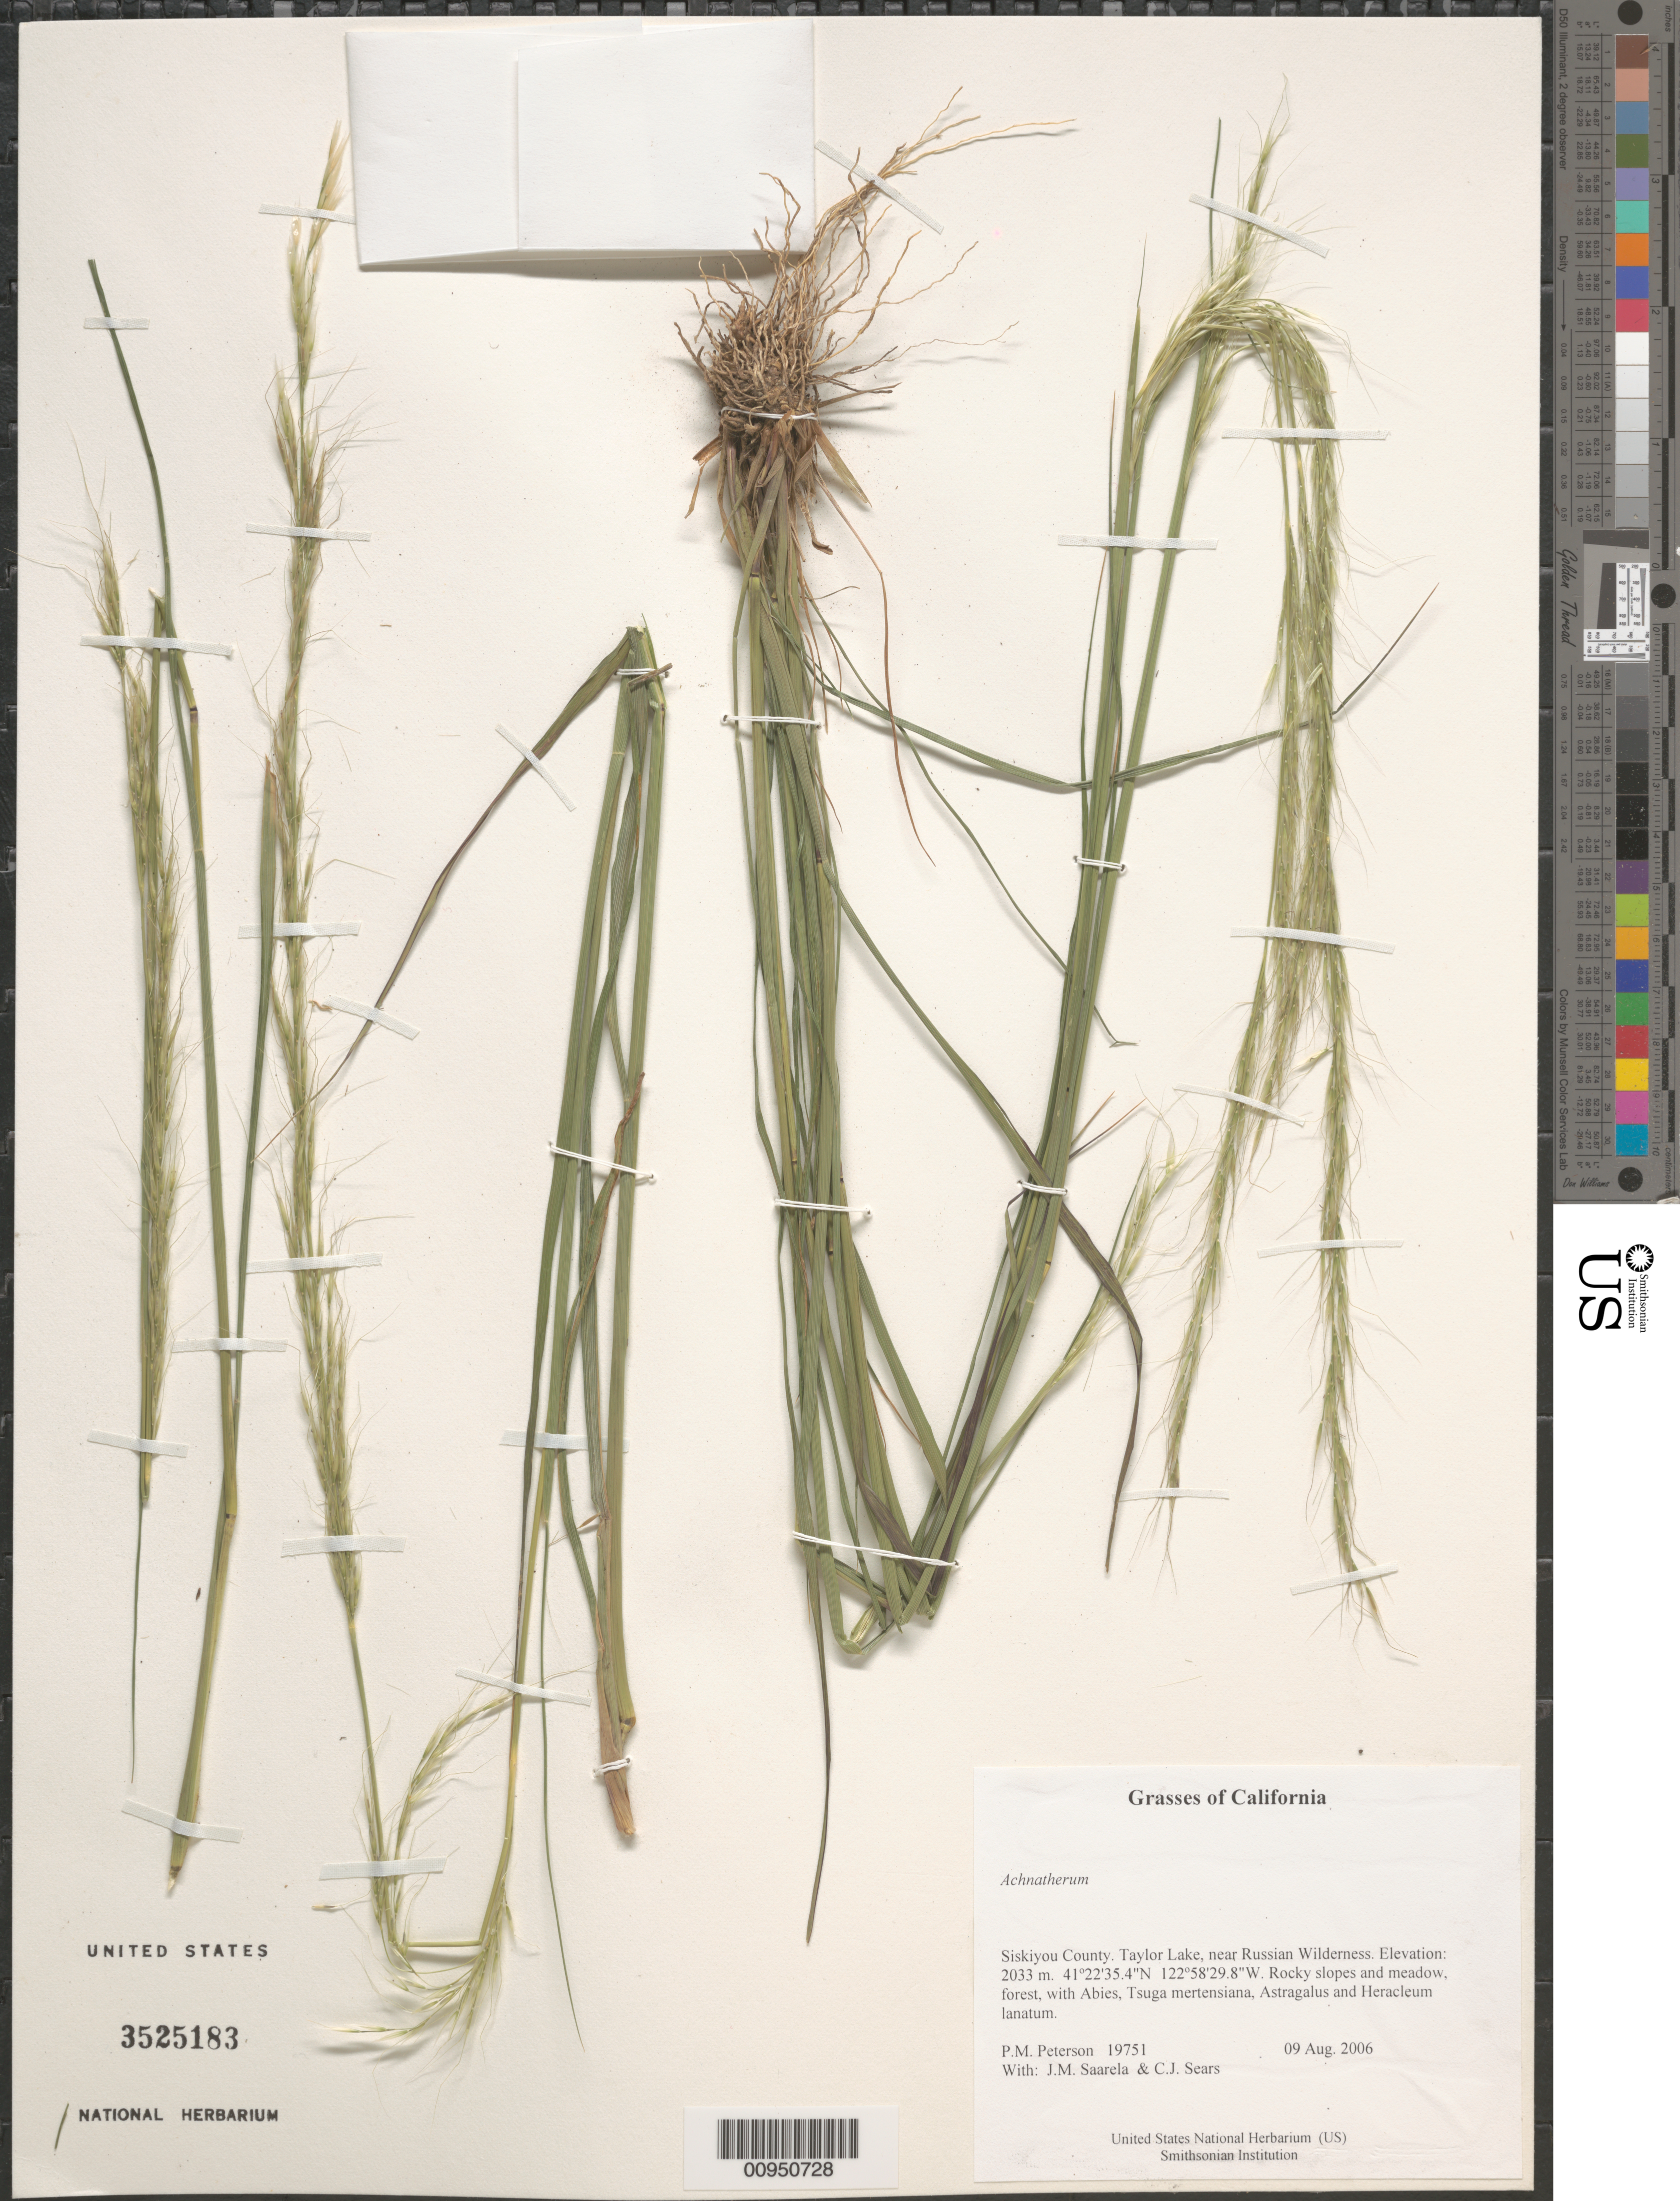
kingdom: Plantae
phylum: Tracheophyta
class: Liliopsida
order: Poales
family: Poaceae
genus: Achnatherum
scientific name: Achnatherum sp.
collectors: P. M. Peterson, J. Saarela & C. Sears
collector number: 19751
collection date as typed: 09 Aug 2006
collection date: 2006-08-09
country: United States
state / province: California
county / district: Siskiyou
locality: Taylor Lake, near Russian Wilderness.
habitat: Rocky slopes and meadow, forest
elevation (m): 2033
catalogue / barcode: US 3525183